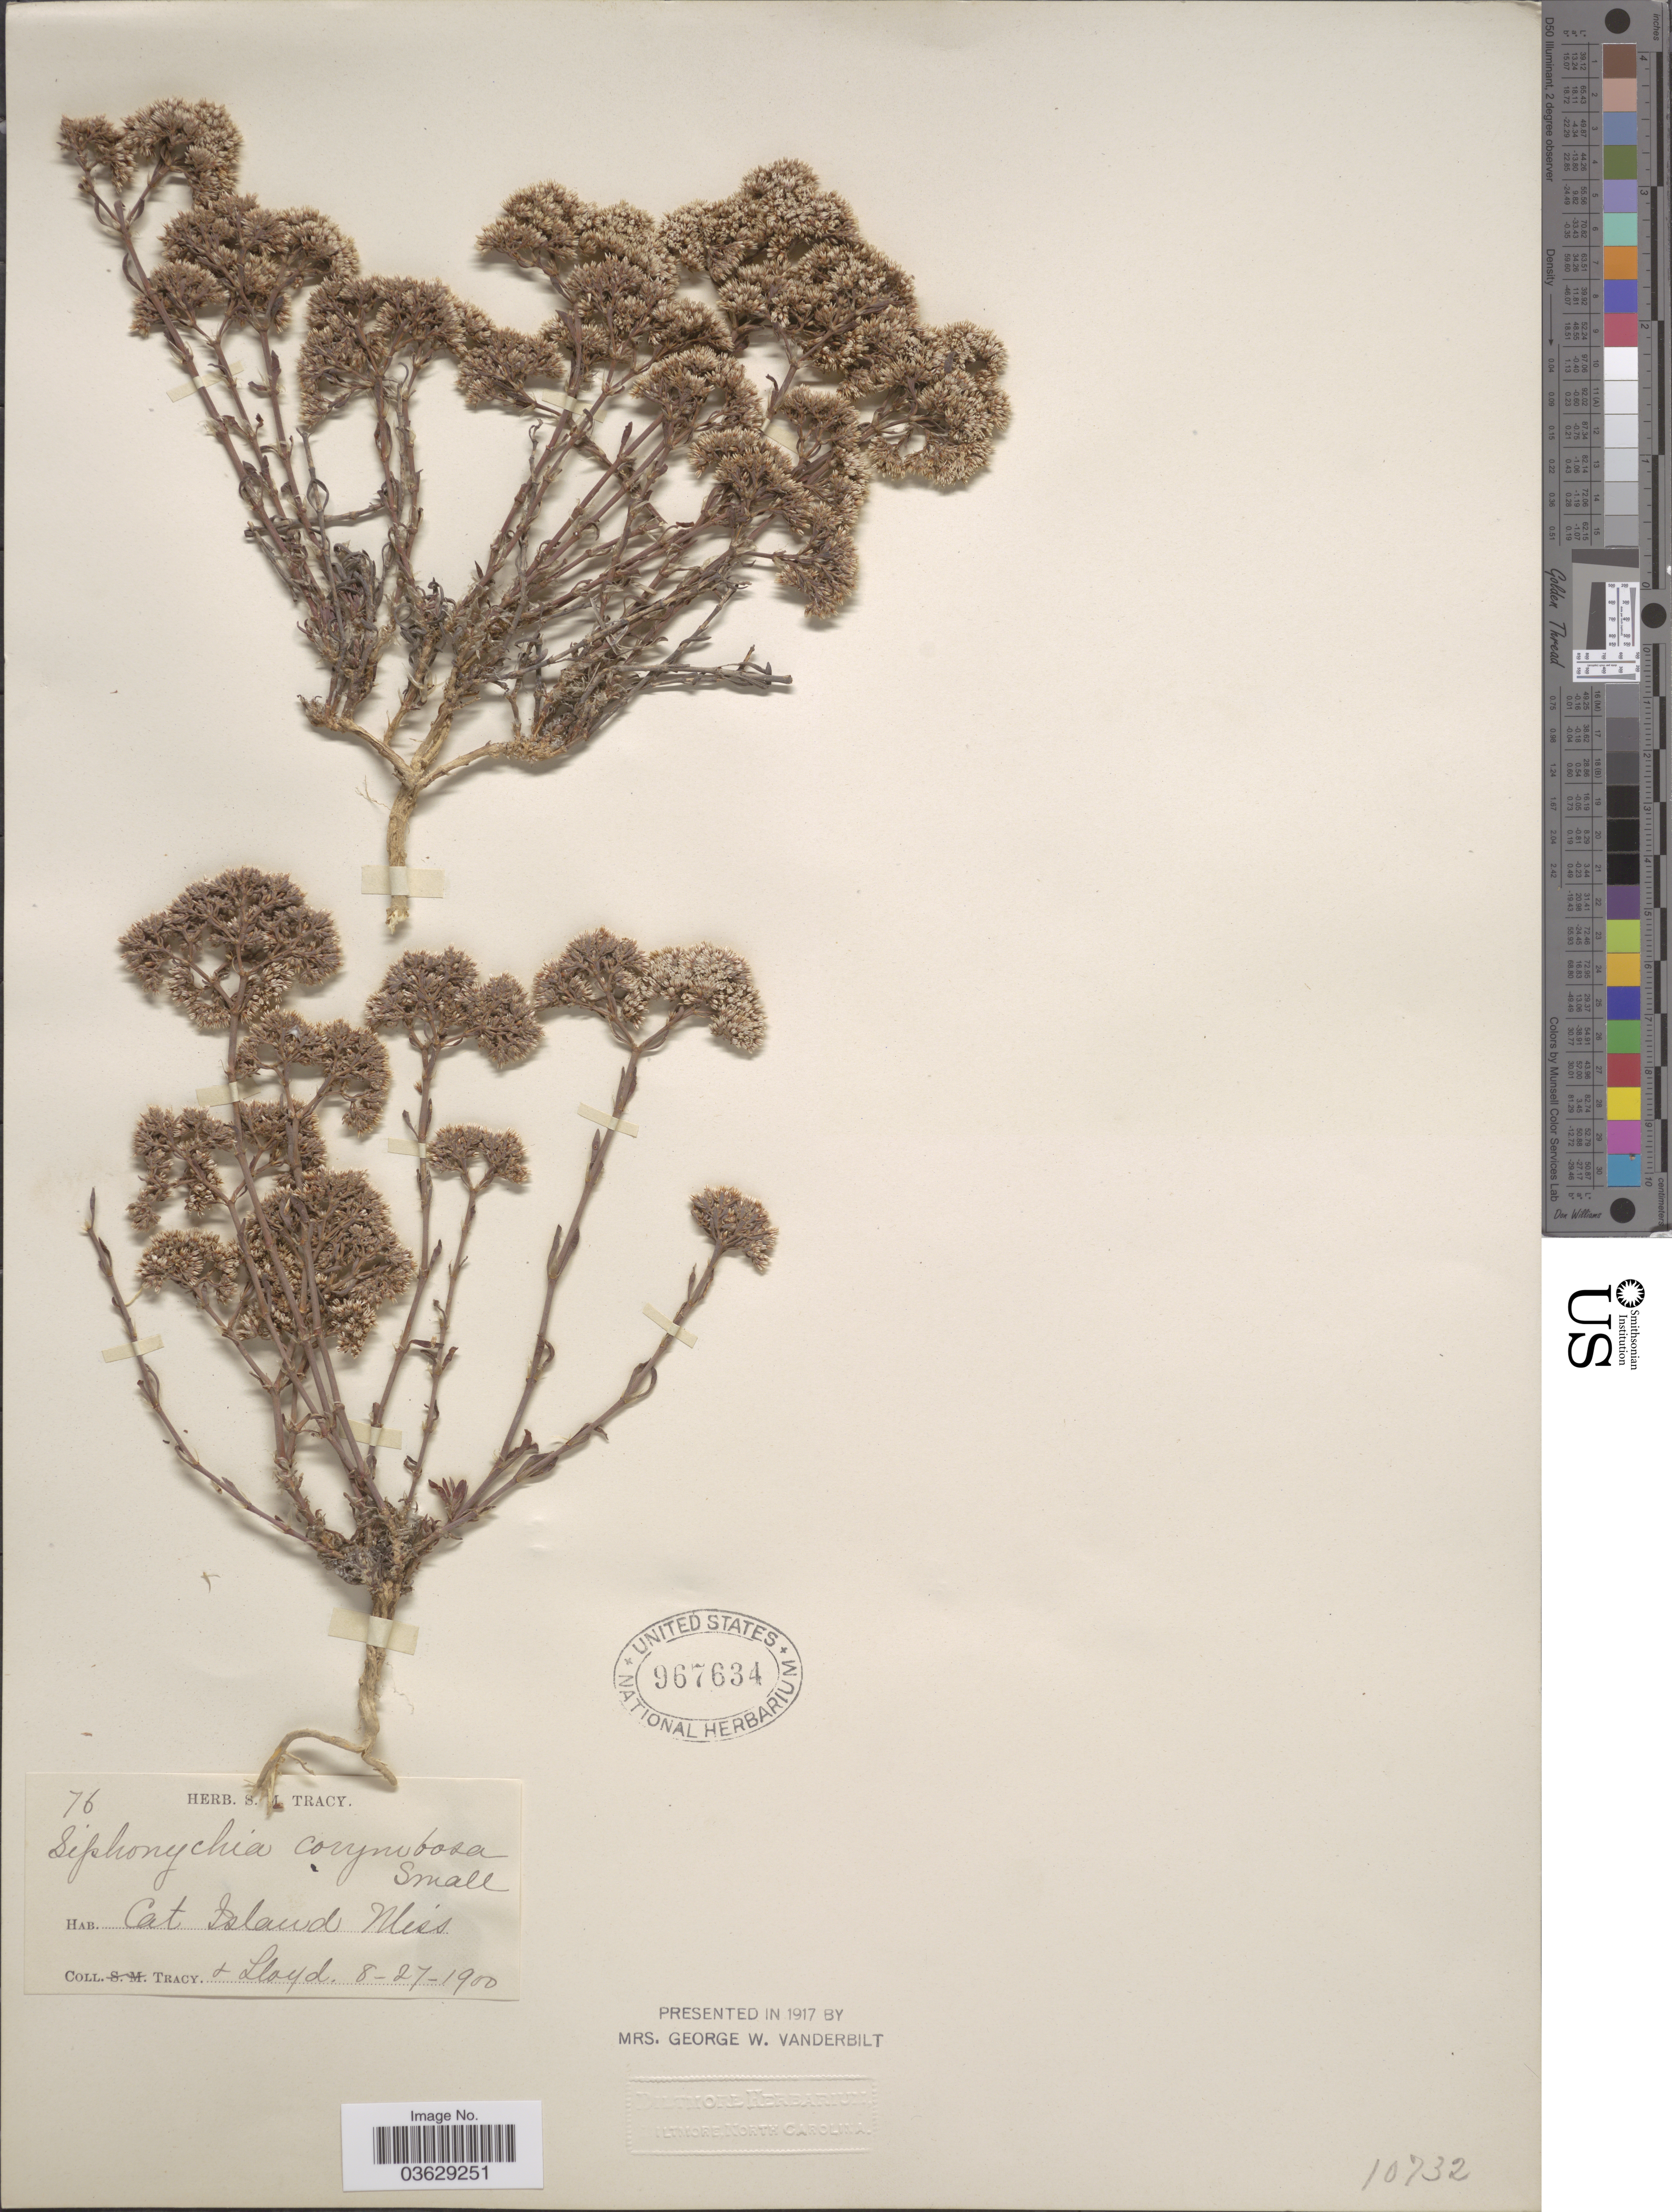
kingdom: Plantae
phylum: Tracheophyta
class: Magnoliopsida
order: Caryophyllales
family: Caryophyllaceae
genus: Paronychia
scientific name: Paronychia erecta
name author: (Chapm.) Shinners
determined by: Strong, Mark T., (BOT), Smithsonian Institution - National Museum of Natural History (UNITED STATES)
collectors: -- Lloyd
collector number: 76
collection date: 1900-08-27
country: United States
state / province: Mississippi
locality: Cat Island.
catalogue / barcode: US 967634